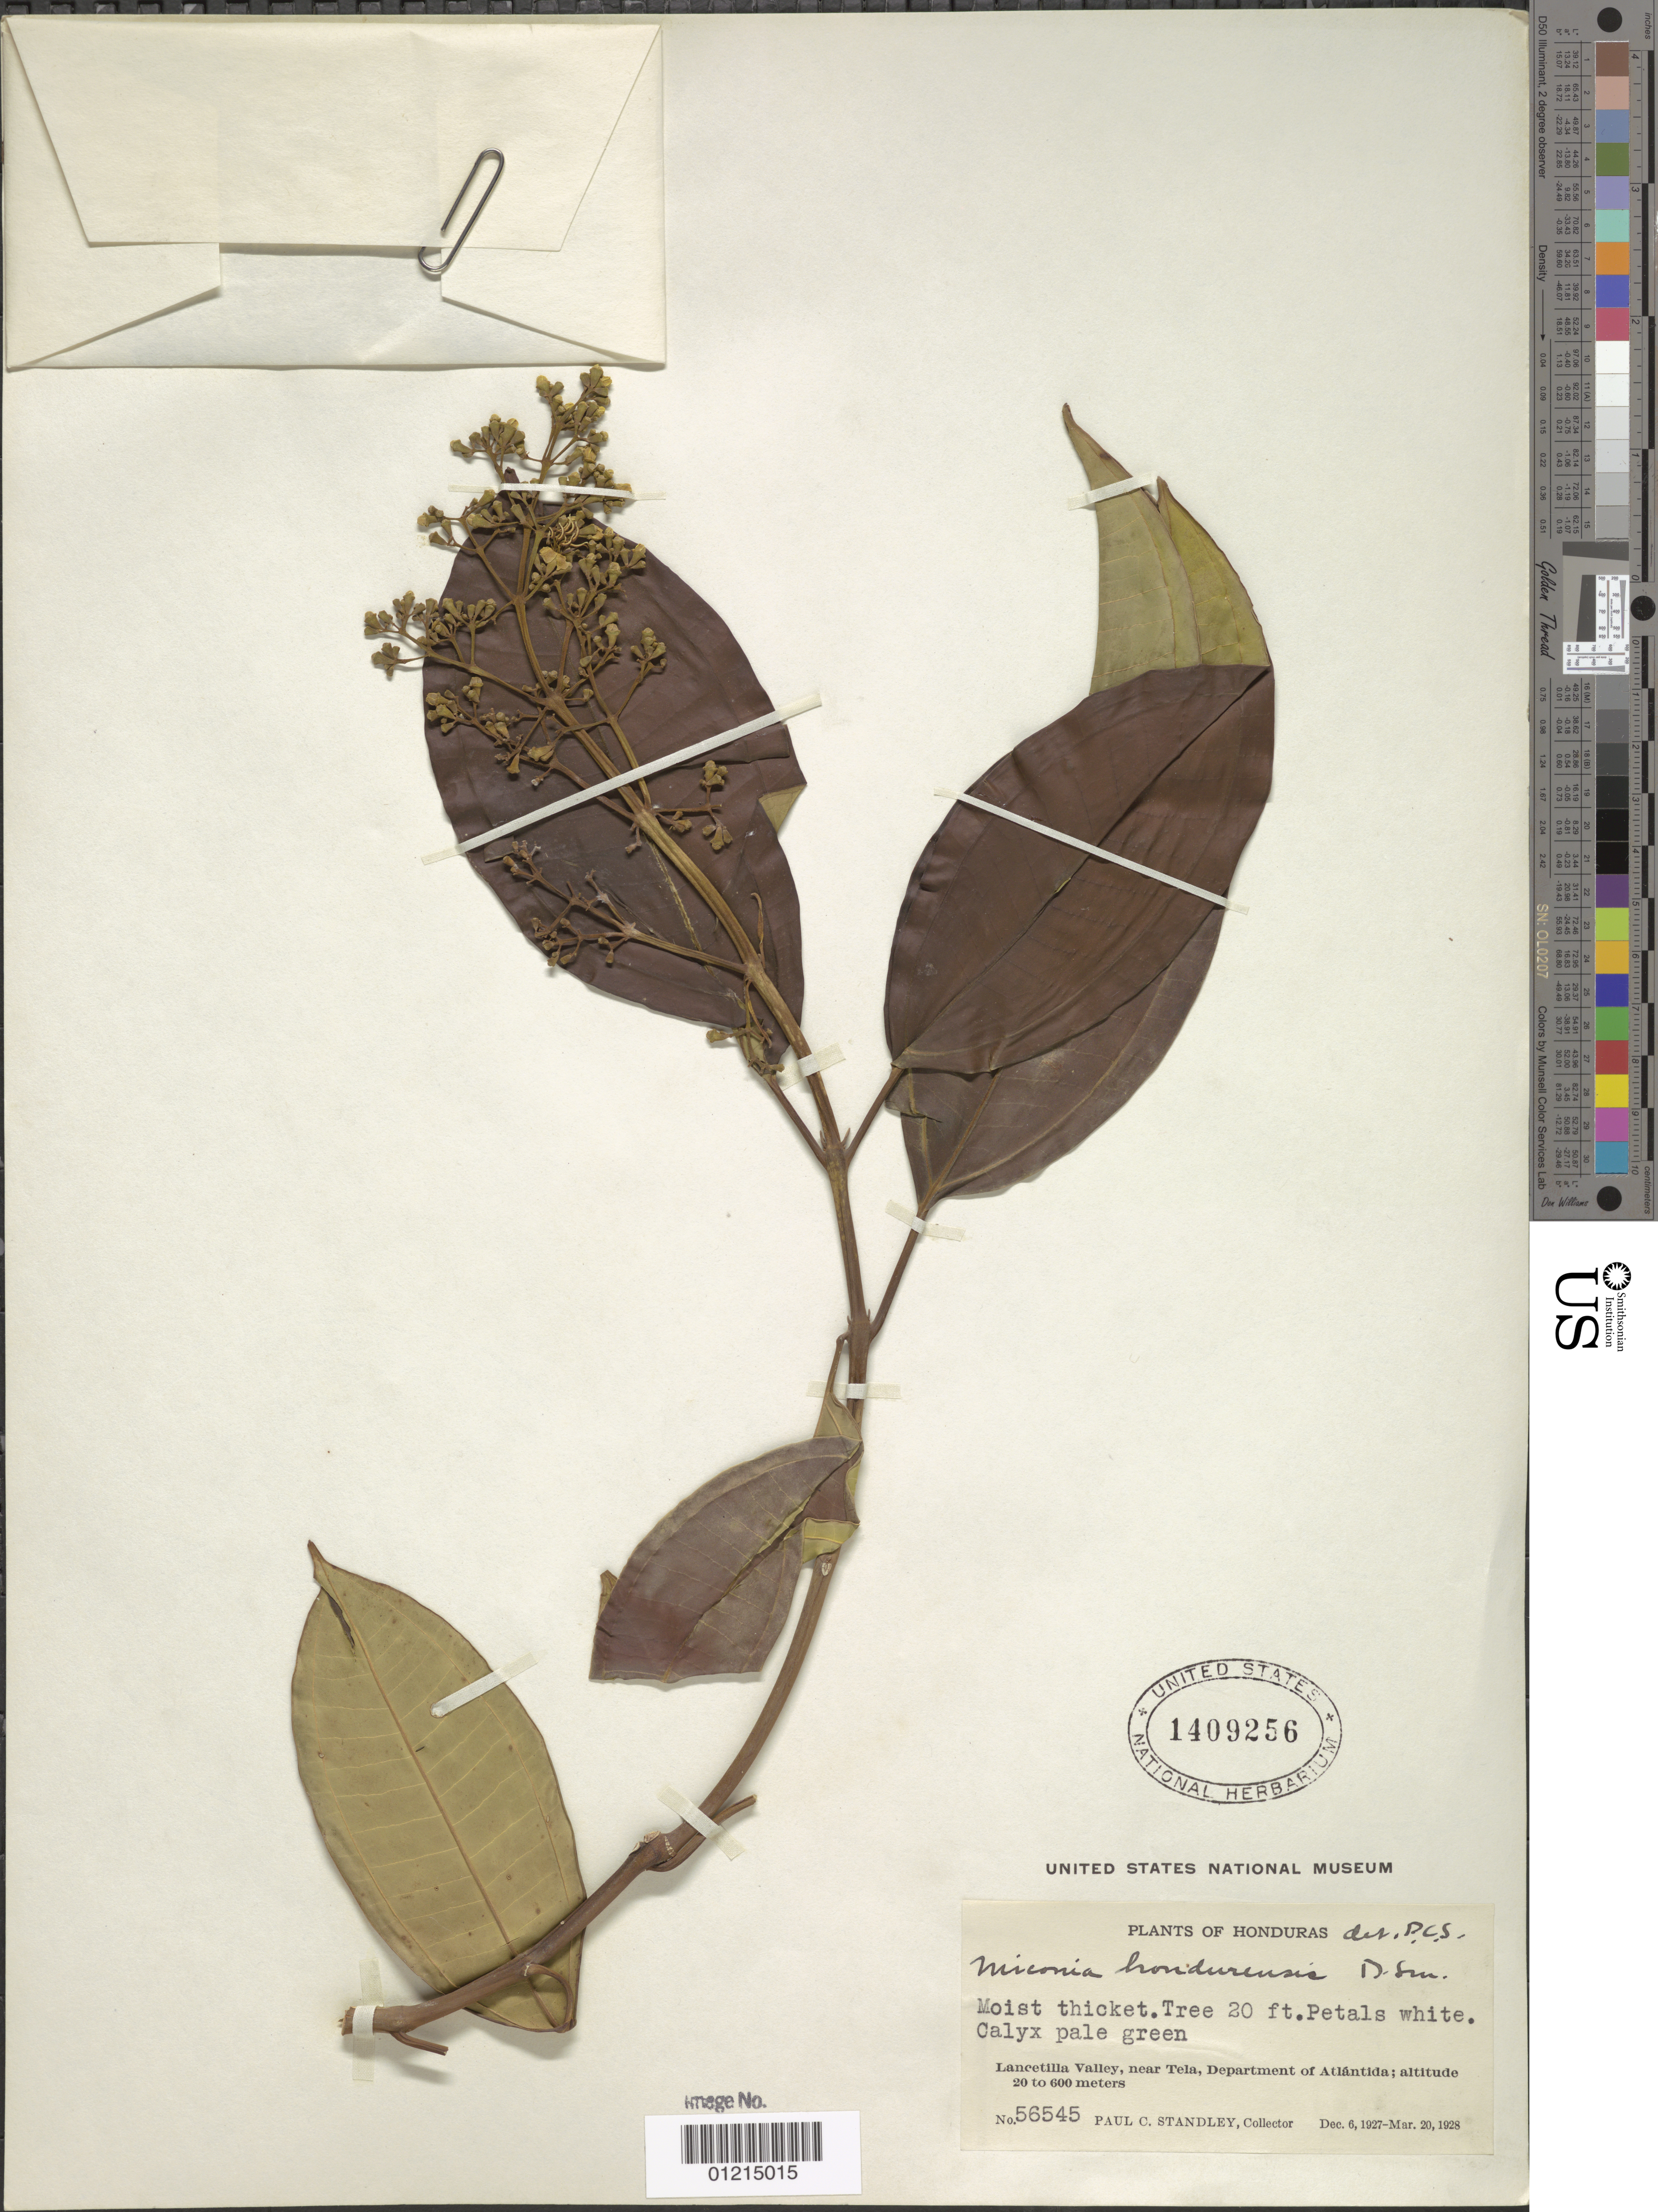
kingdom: Plantae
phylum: Tracheophyta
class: Magnoliopsida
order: Myrtales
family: Melastomataceae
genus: Miconia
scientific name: Miconia hondurensis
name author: Donn. Sm.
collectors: P. C. Standley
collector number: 56545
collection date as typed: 06 Dec 1927 to 20 Mar 1928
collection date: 1927-12-06/1928-03-20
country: Honduras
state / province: Atlántida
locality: Lancetilla Valley, near Tela, Department of Atlántida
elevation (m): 20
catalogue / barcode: US 1409256